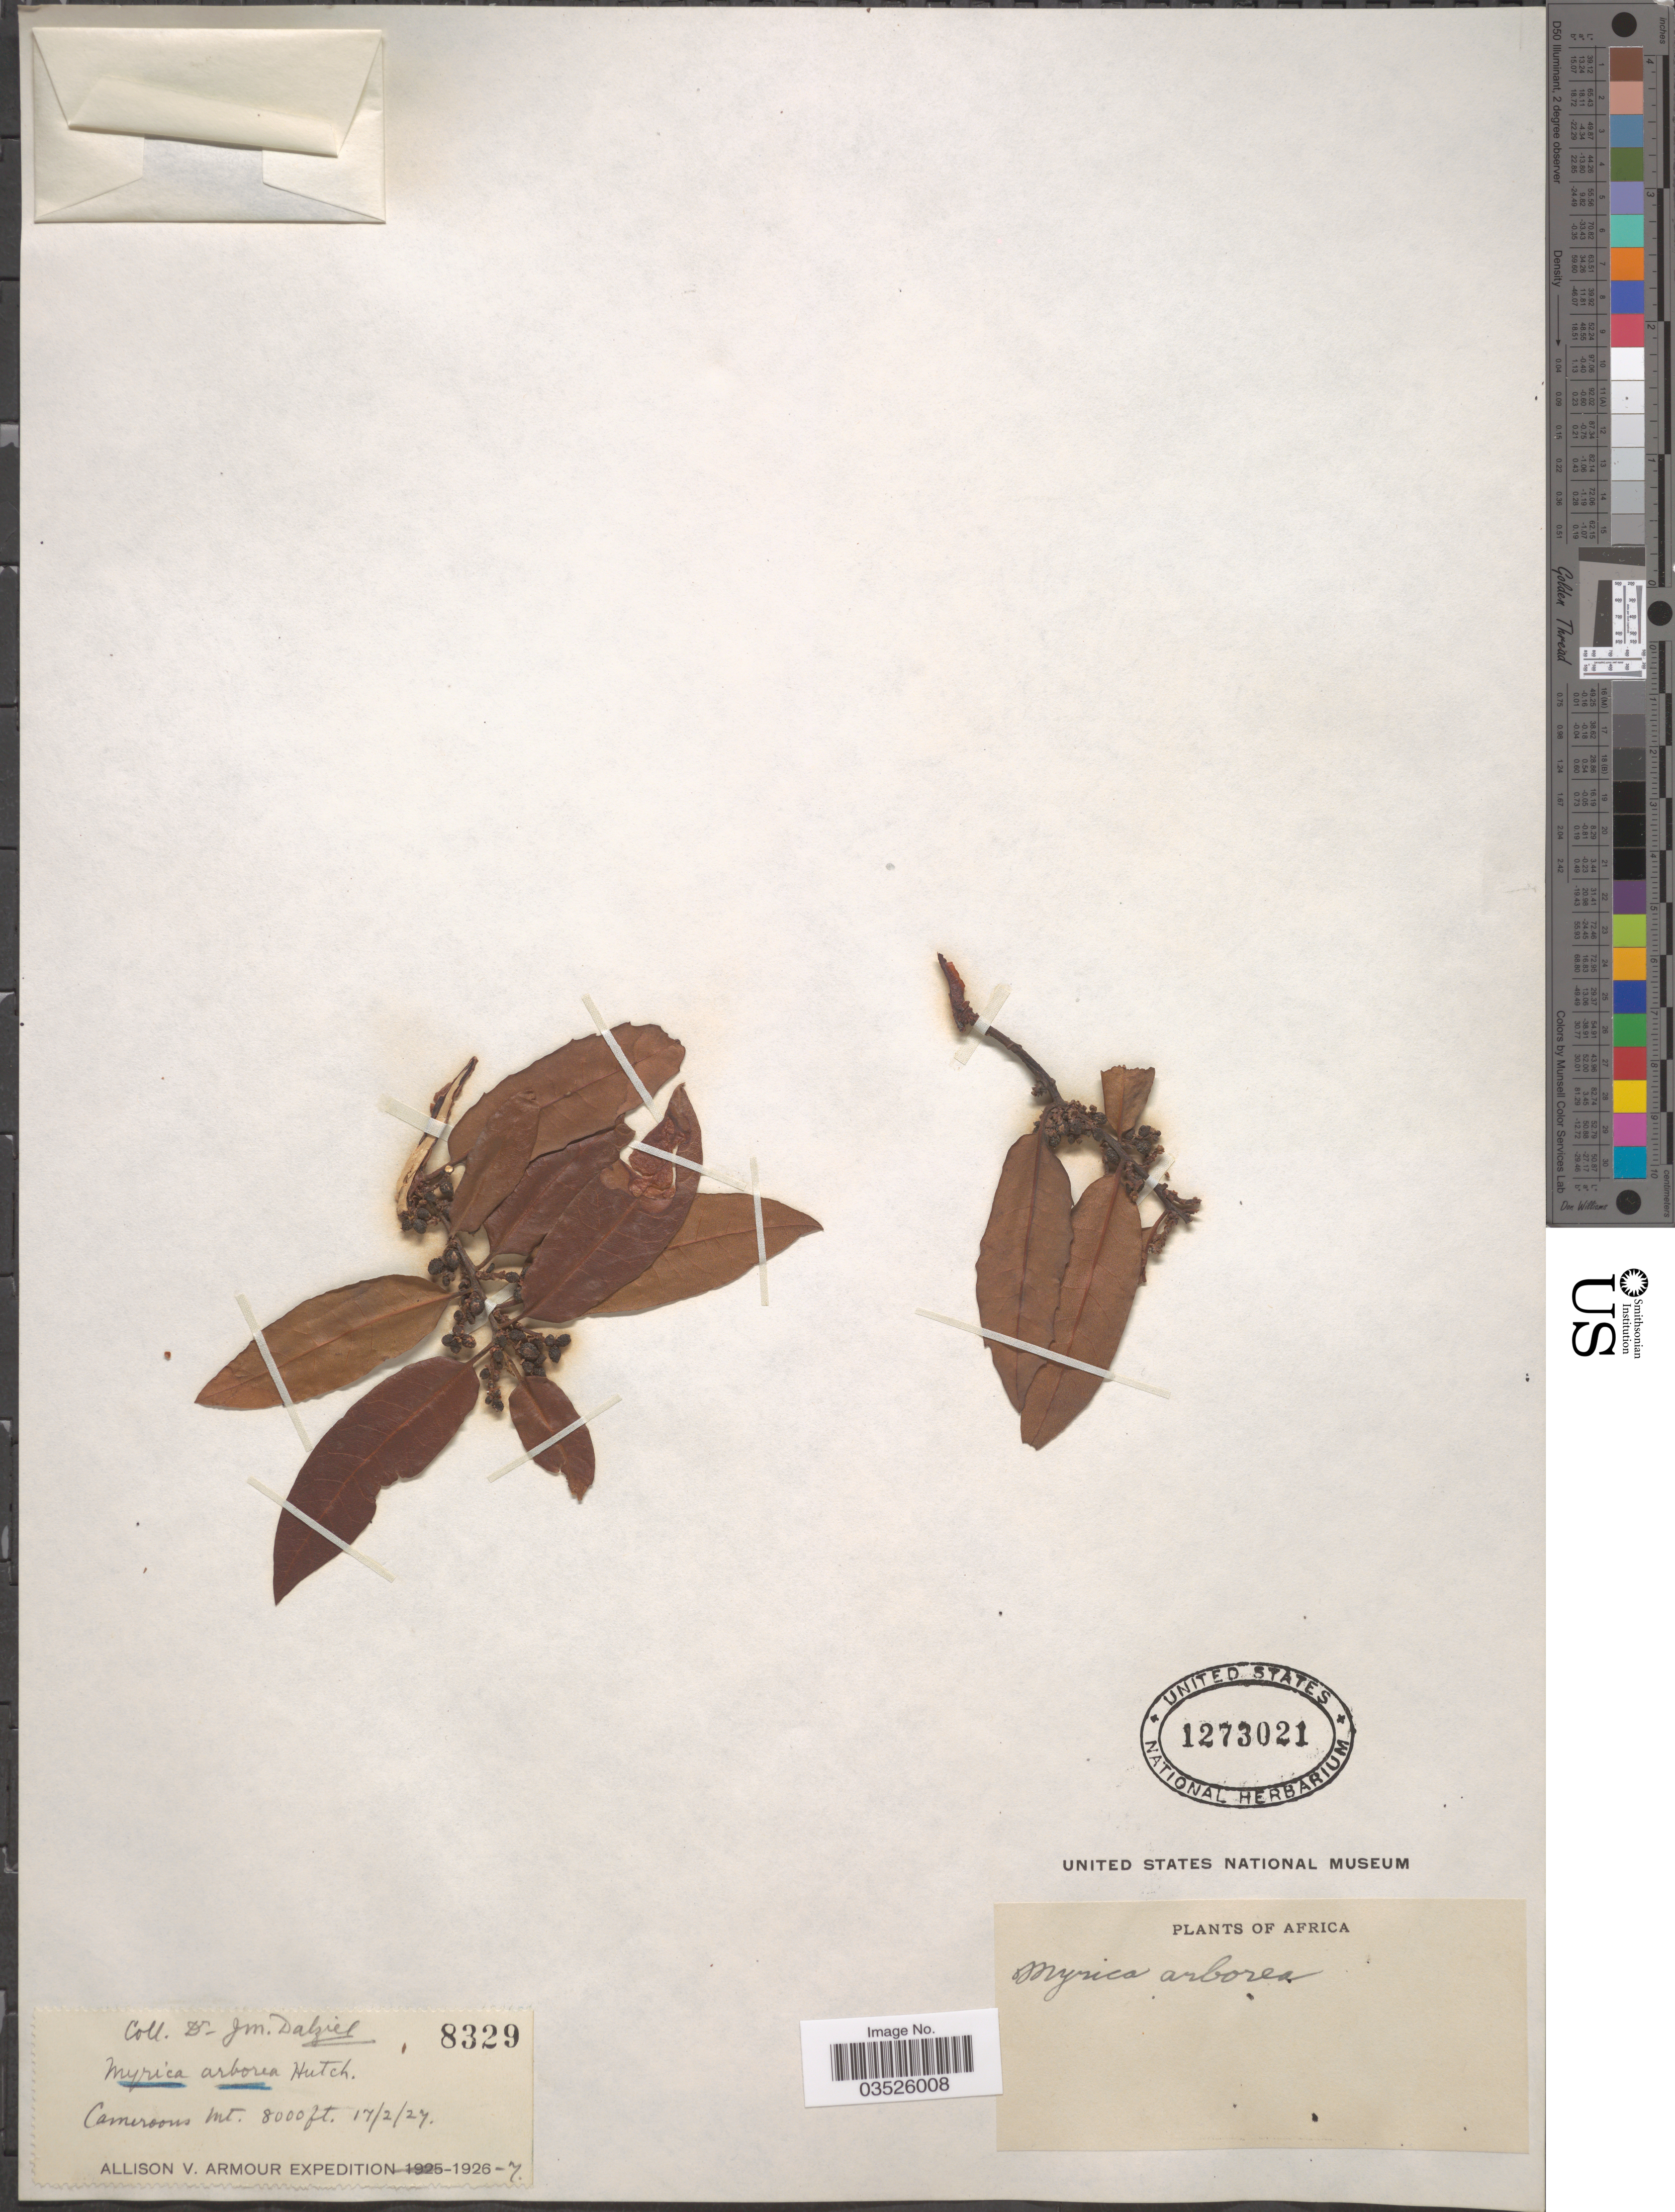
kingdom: Plantae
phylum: Tracheophyta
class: Magnoliopsida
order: Fagales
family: Myricaceae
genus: Morella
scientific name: Morella arborea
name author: (Hutch.) Cheek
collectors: J. Dalziel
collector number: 8329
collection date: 1927-02-17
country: Cameroon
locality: Cameroons Mt.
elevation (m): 2438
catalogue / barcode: US 1273021